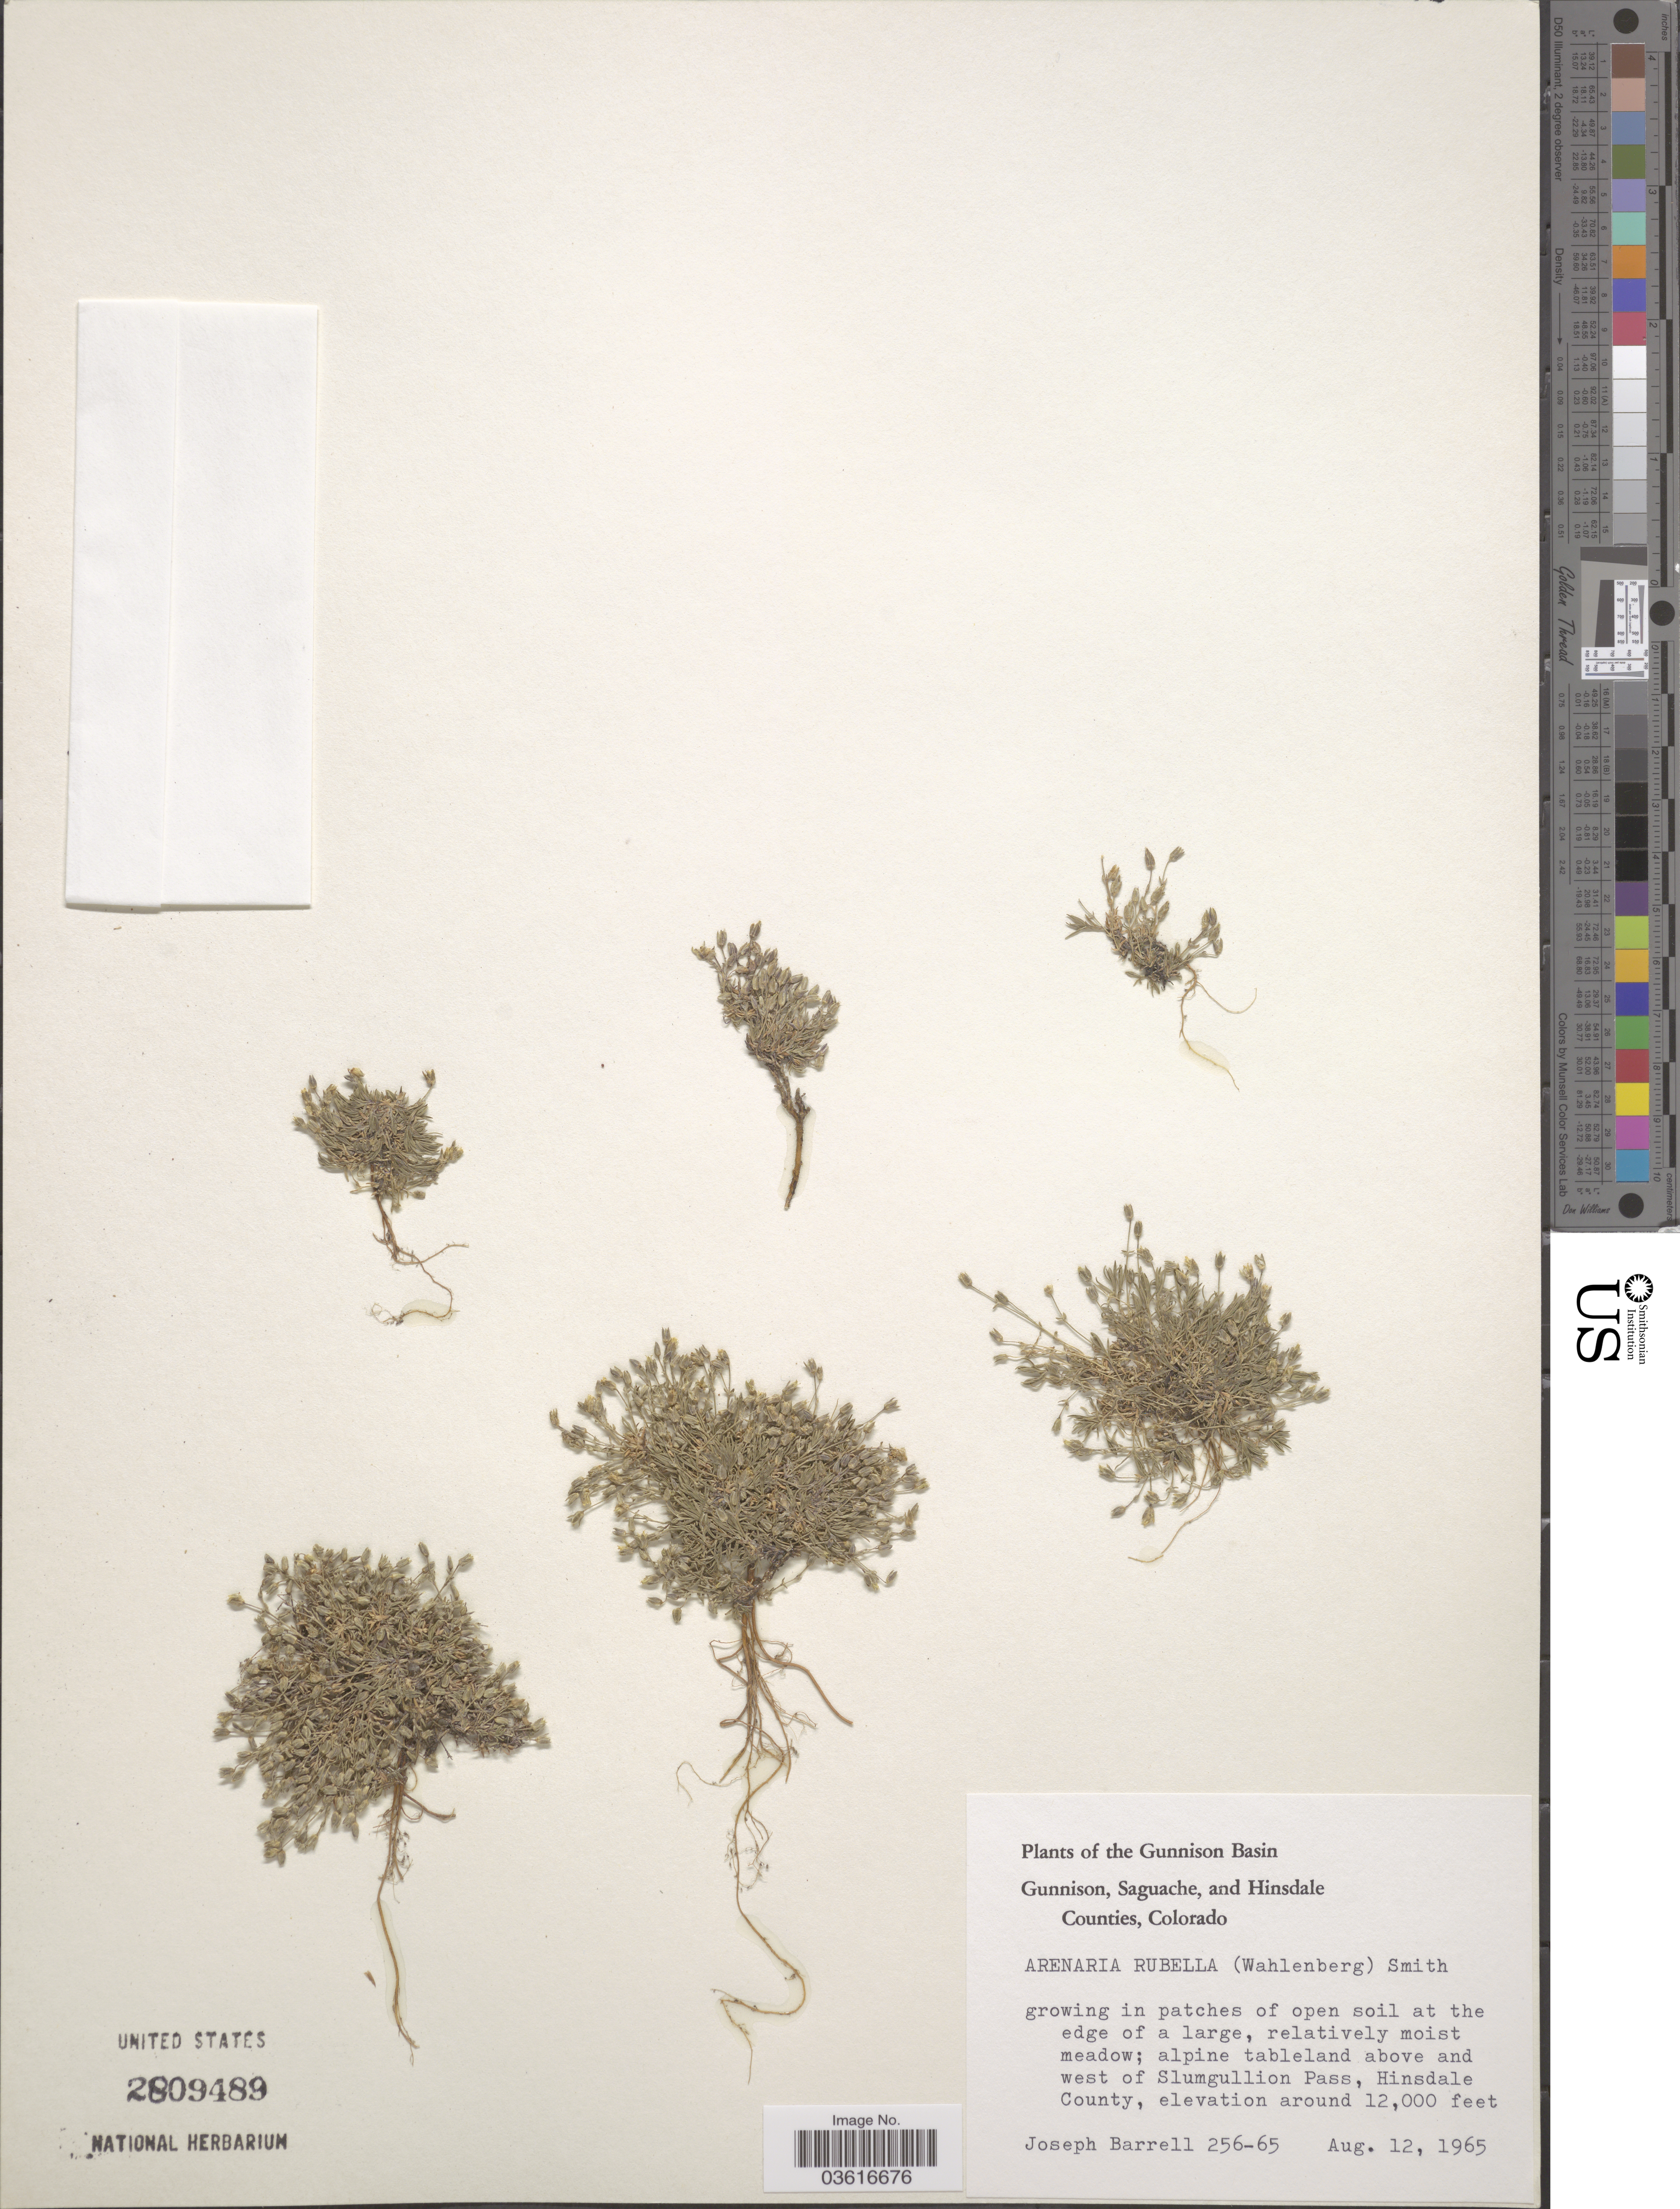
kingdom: Plantae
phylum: Tracheophyta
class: Magnoliopsida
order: Caryophyllales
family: Caryophyllaceae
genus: Minuartia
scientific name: Minuartia rubella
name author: (Wahlenb.) Hiern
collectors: J. Barrell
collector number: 256-65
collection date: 1965-08-12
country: United States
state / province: Colorado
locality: Gunnison Basin. Alpine tableland above and west of Slumgullion Pass, Hinsdale County.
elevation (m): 3658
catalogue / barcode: US 2809489